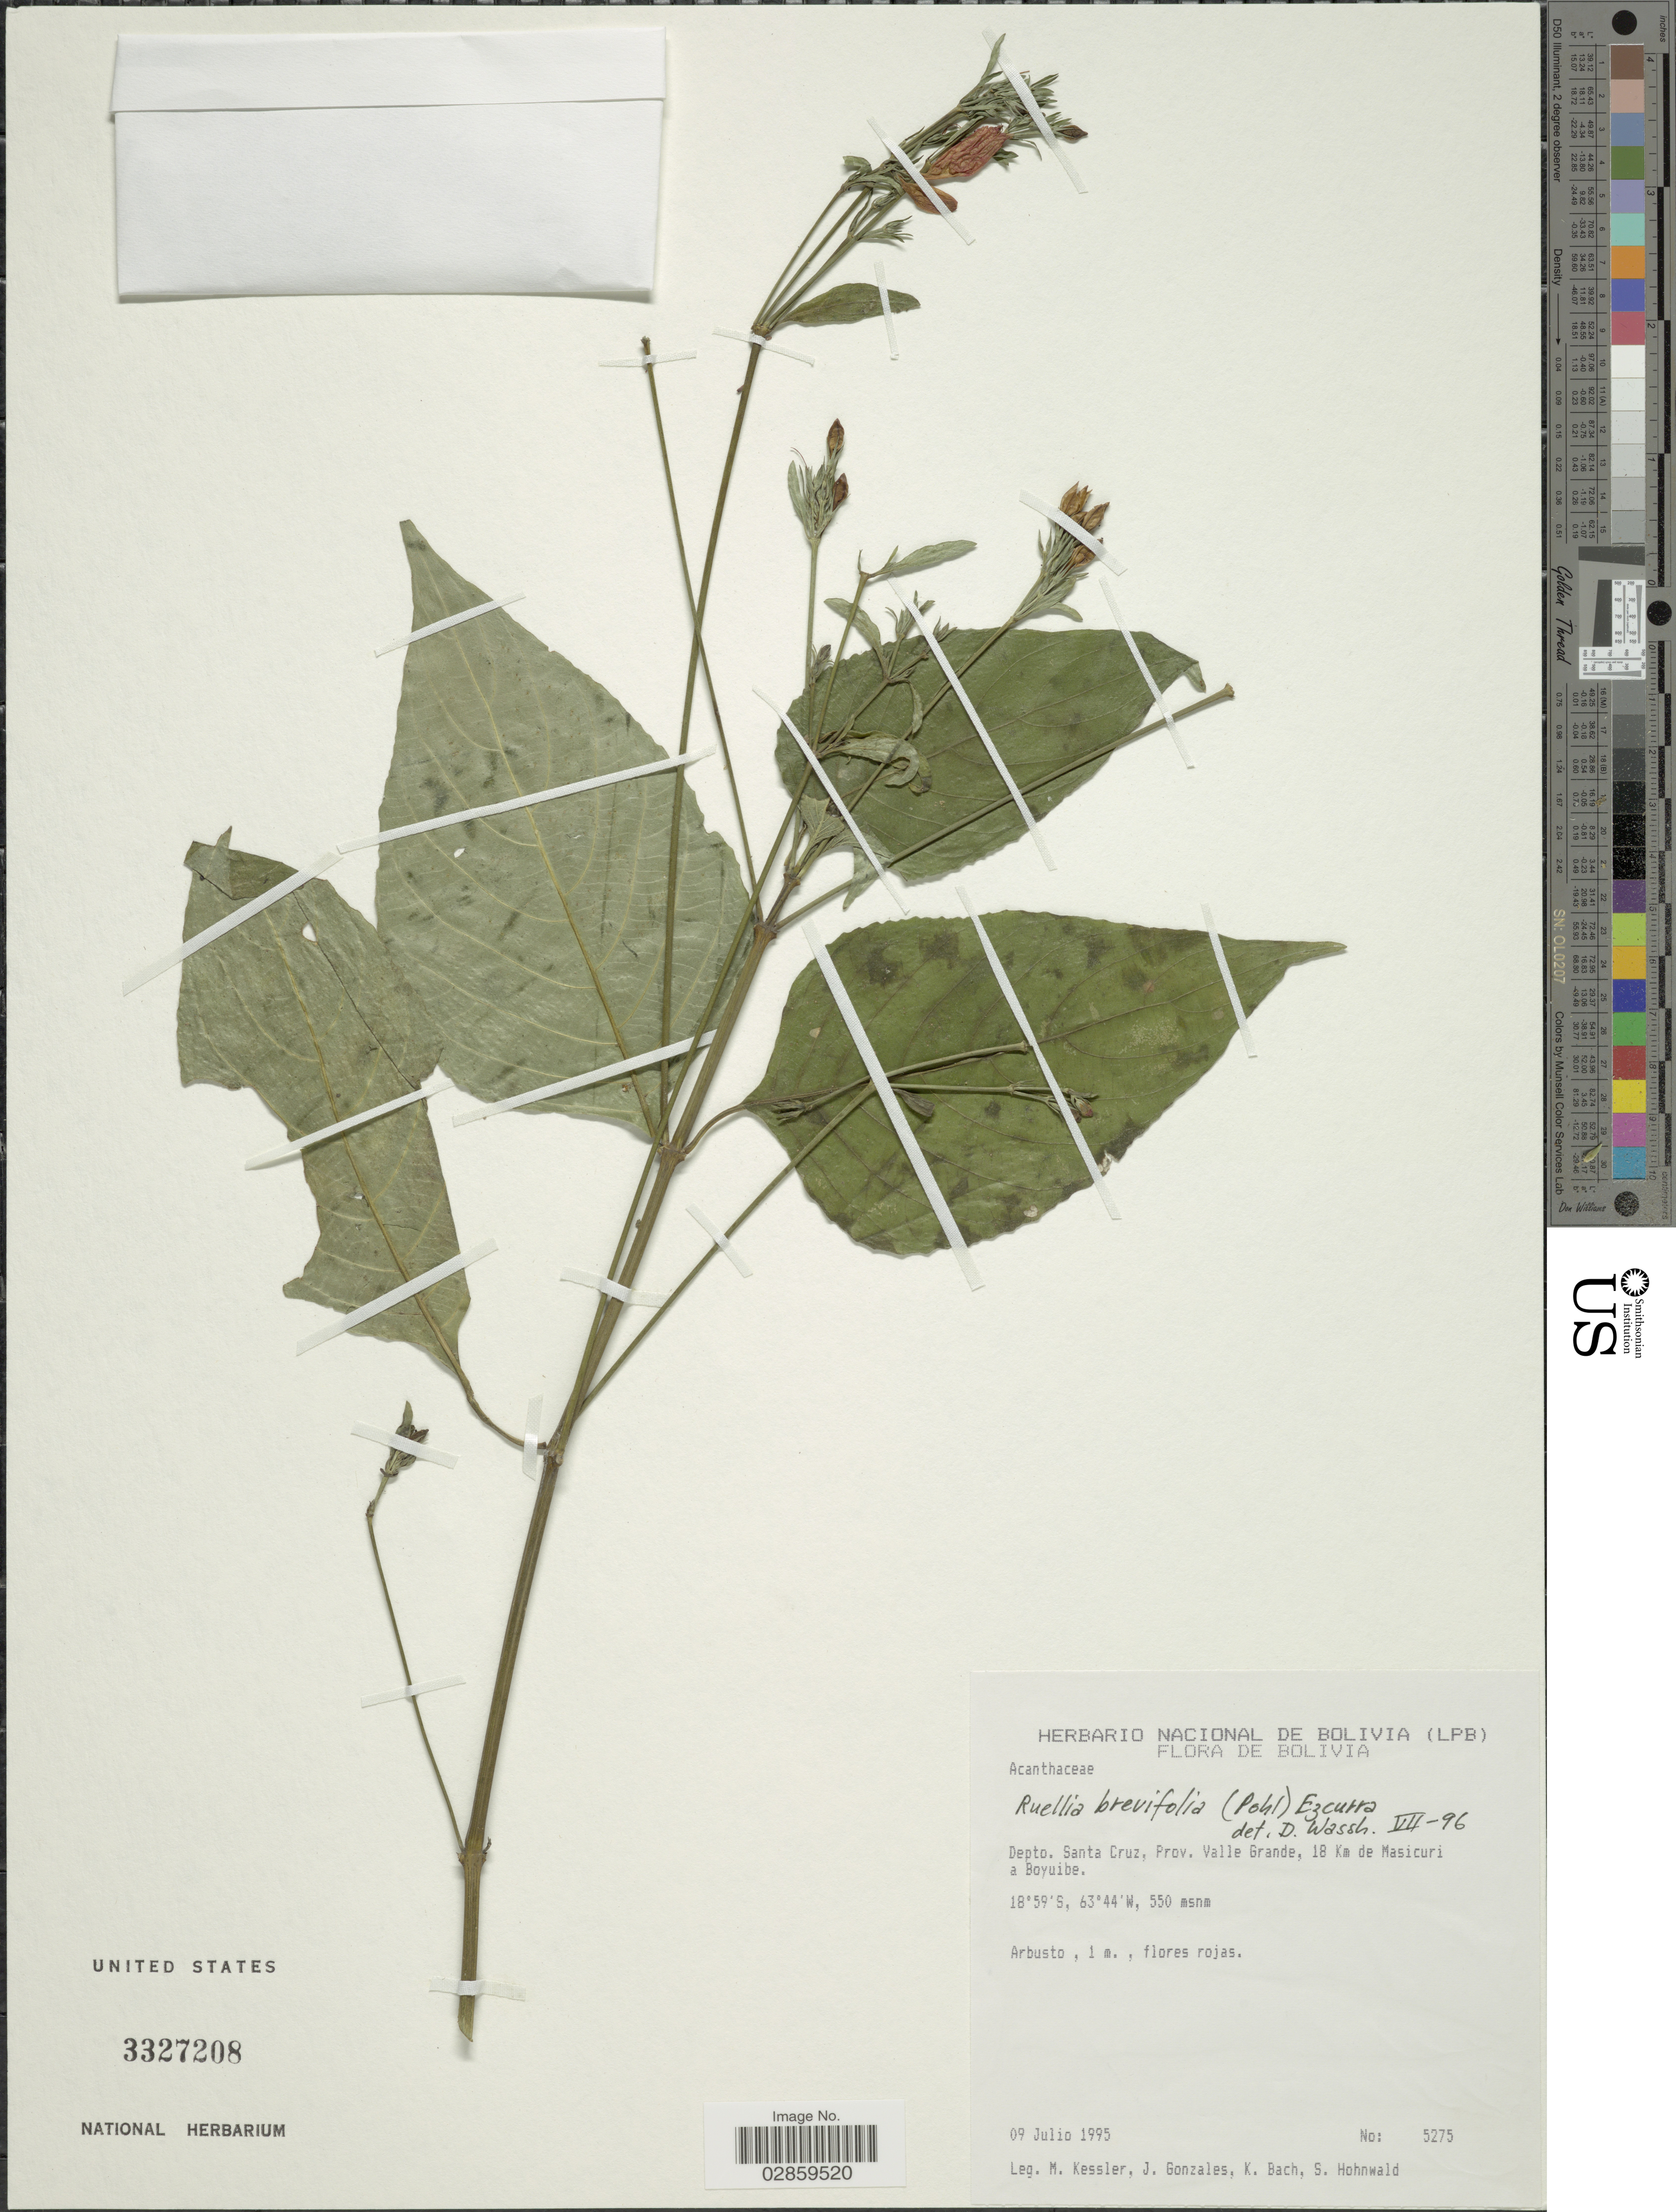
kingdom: Plantae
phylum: Tracheophyta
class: Magnoliopsida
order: Lamiales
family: Acanthaceae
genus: Ruellia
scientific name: Ruellia brevifolia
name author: (Pohl) C. Ezcurra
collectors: M. Kessler, J. Gonzales, K. Bach & S. Hohnwald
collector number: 5275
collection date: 1995-07-09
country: Bolivia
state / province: Santa Cruz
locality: Depto. Santa Cruz, Prov. Valle Grande, 18 Km de Masicuri a Boyuibe.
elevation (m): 550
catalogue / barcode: US 3327208